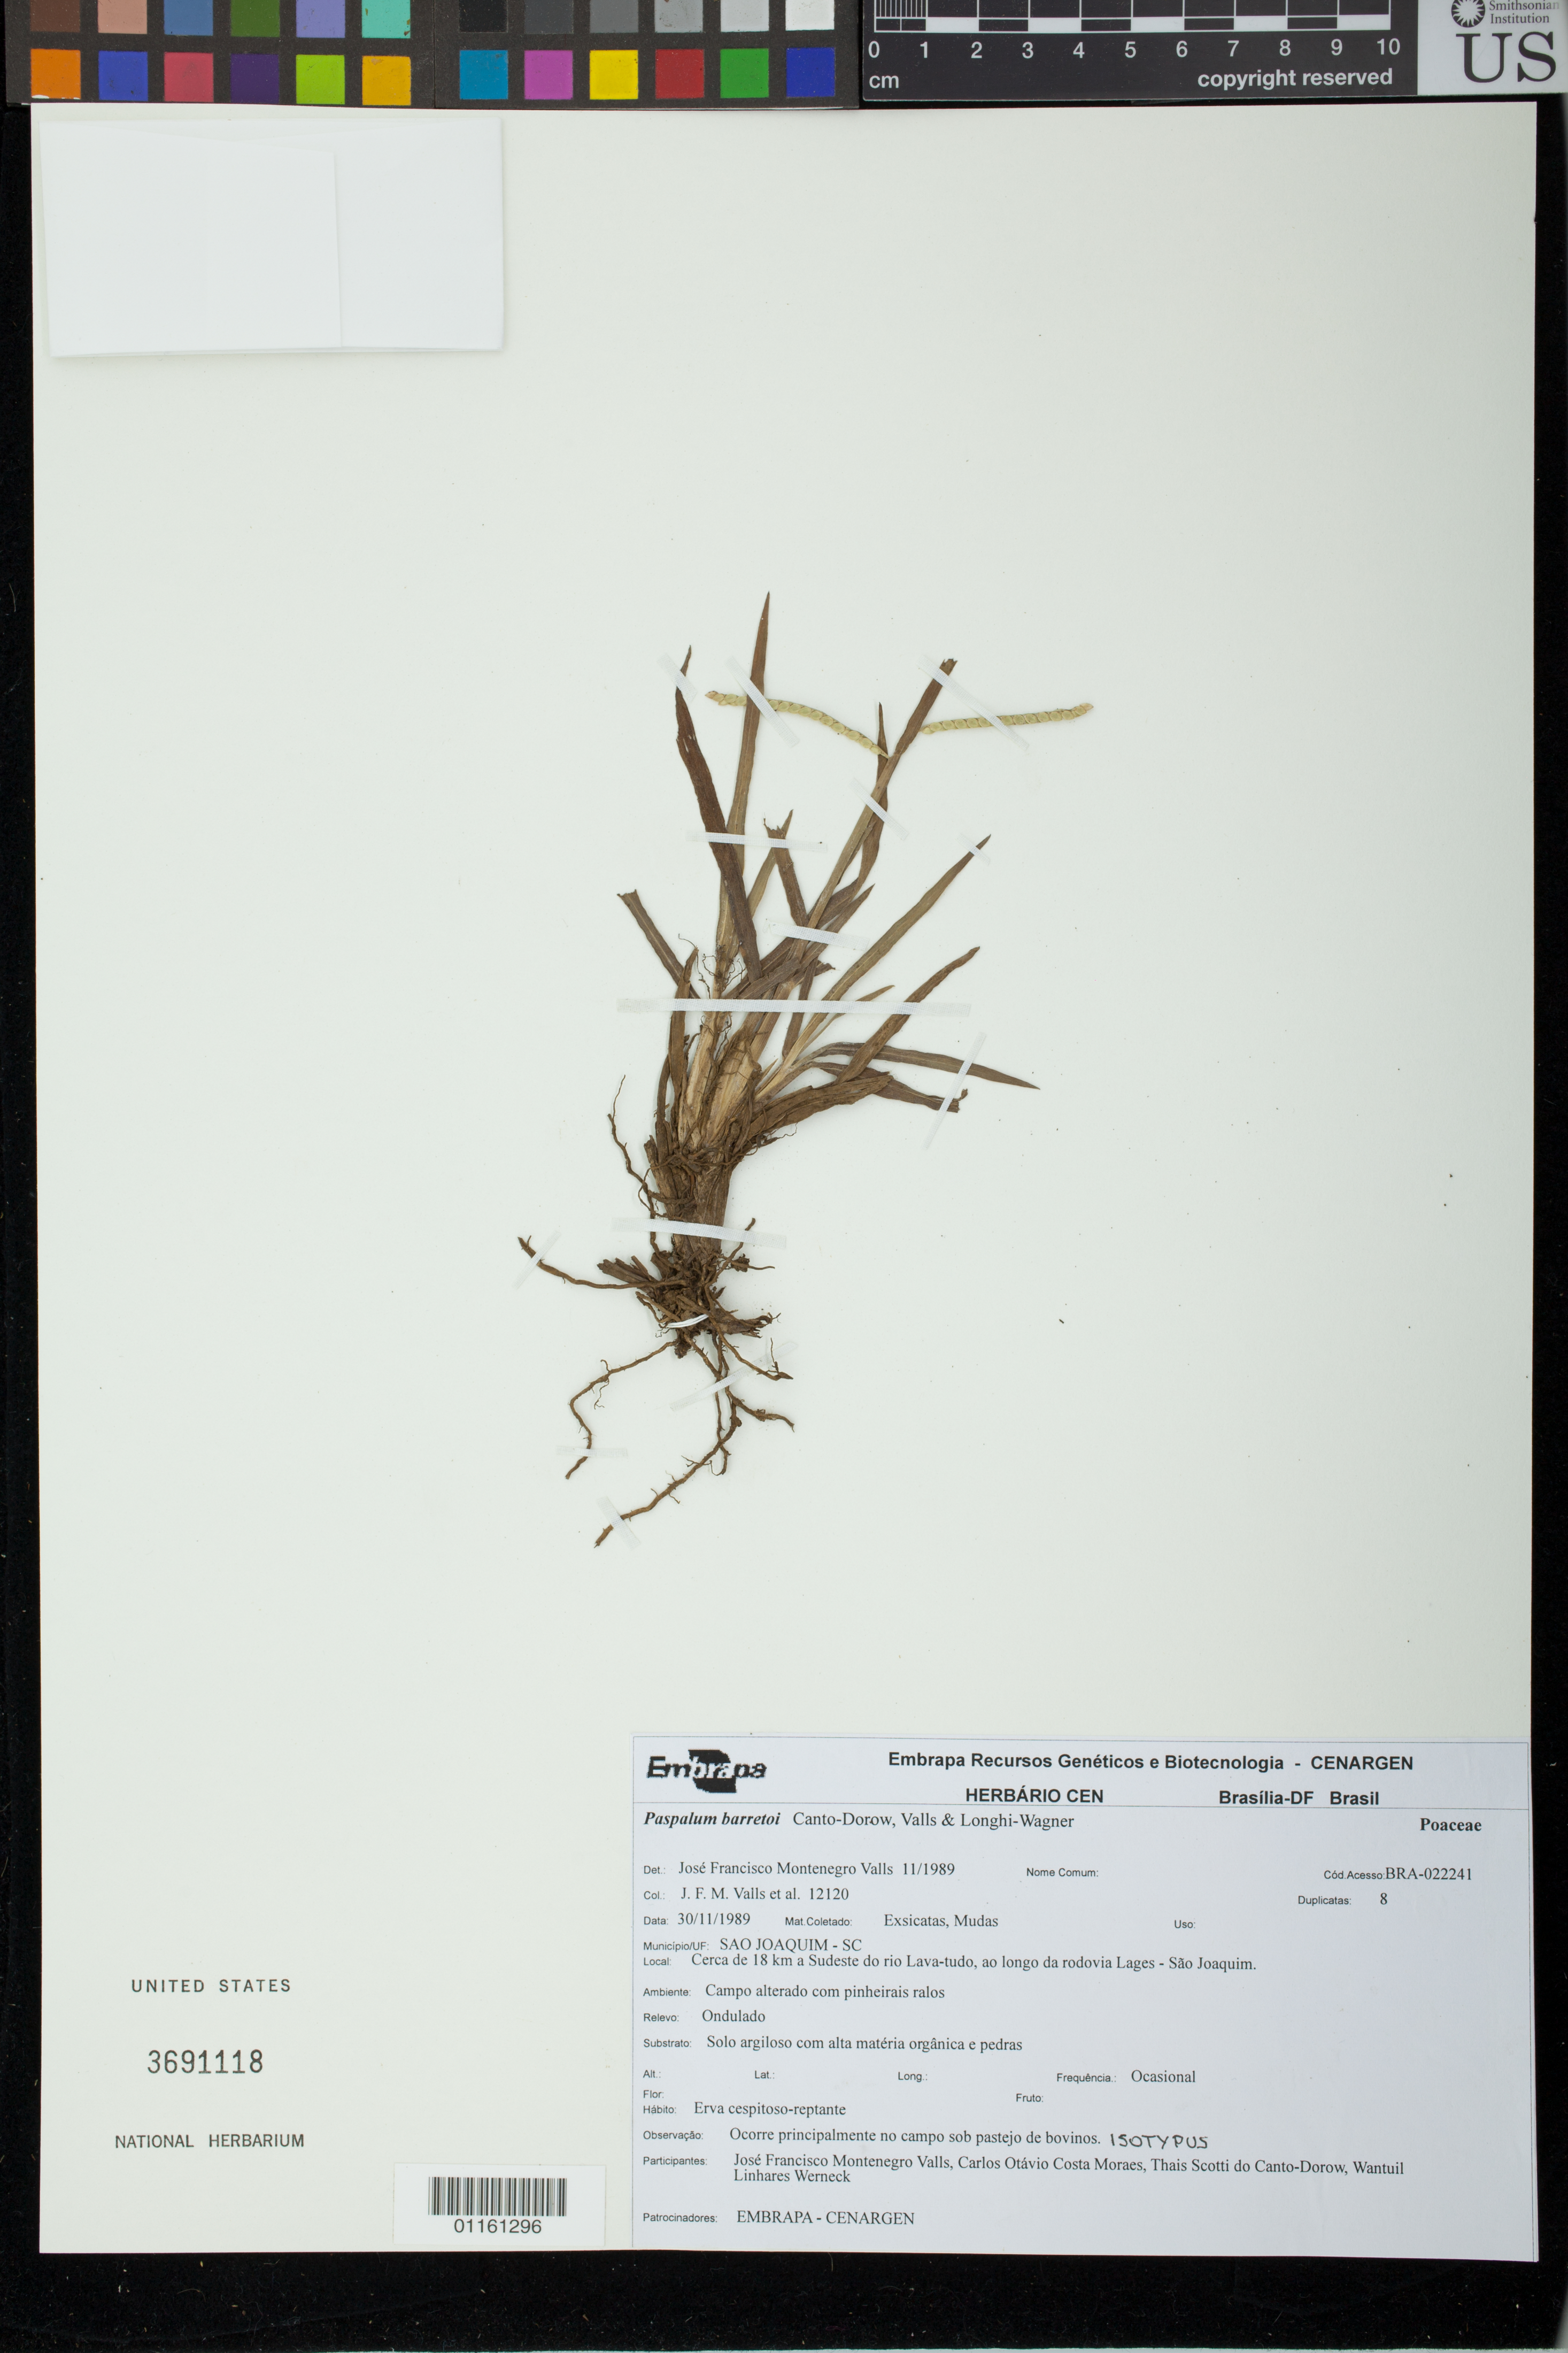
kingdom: Plantae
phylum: Tracheophyta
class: Liliopsida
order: Poales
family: Poaceae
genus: Paspalum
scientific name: Paspalum barretoi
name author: Canto-Dorow et al.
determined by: Valls, J. F. M.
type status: Isotype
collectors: J. F. M. Valls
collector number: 12120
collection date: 1989-11-30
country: Brazil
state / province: Santa Catarina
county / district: São Joaquim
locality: Cerca de 18 km a Sudeste do rio Lava- tudo, ao longo da rodovia Lages.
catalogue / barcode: US 3691118